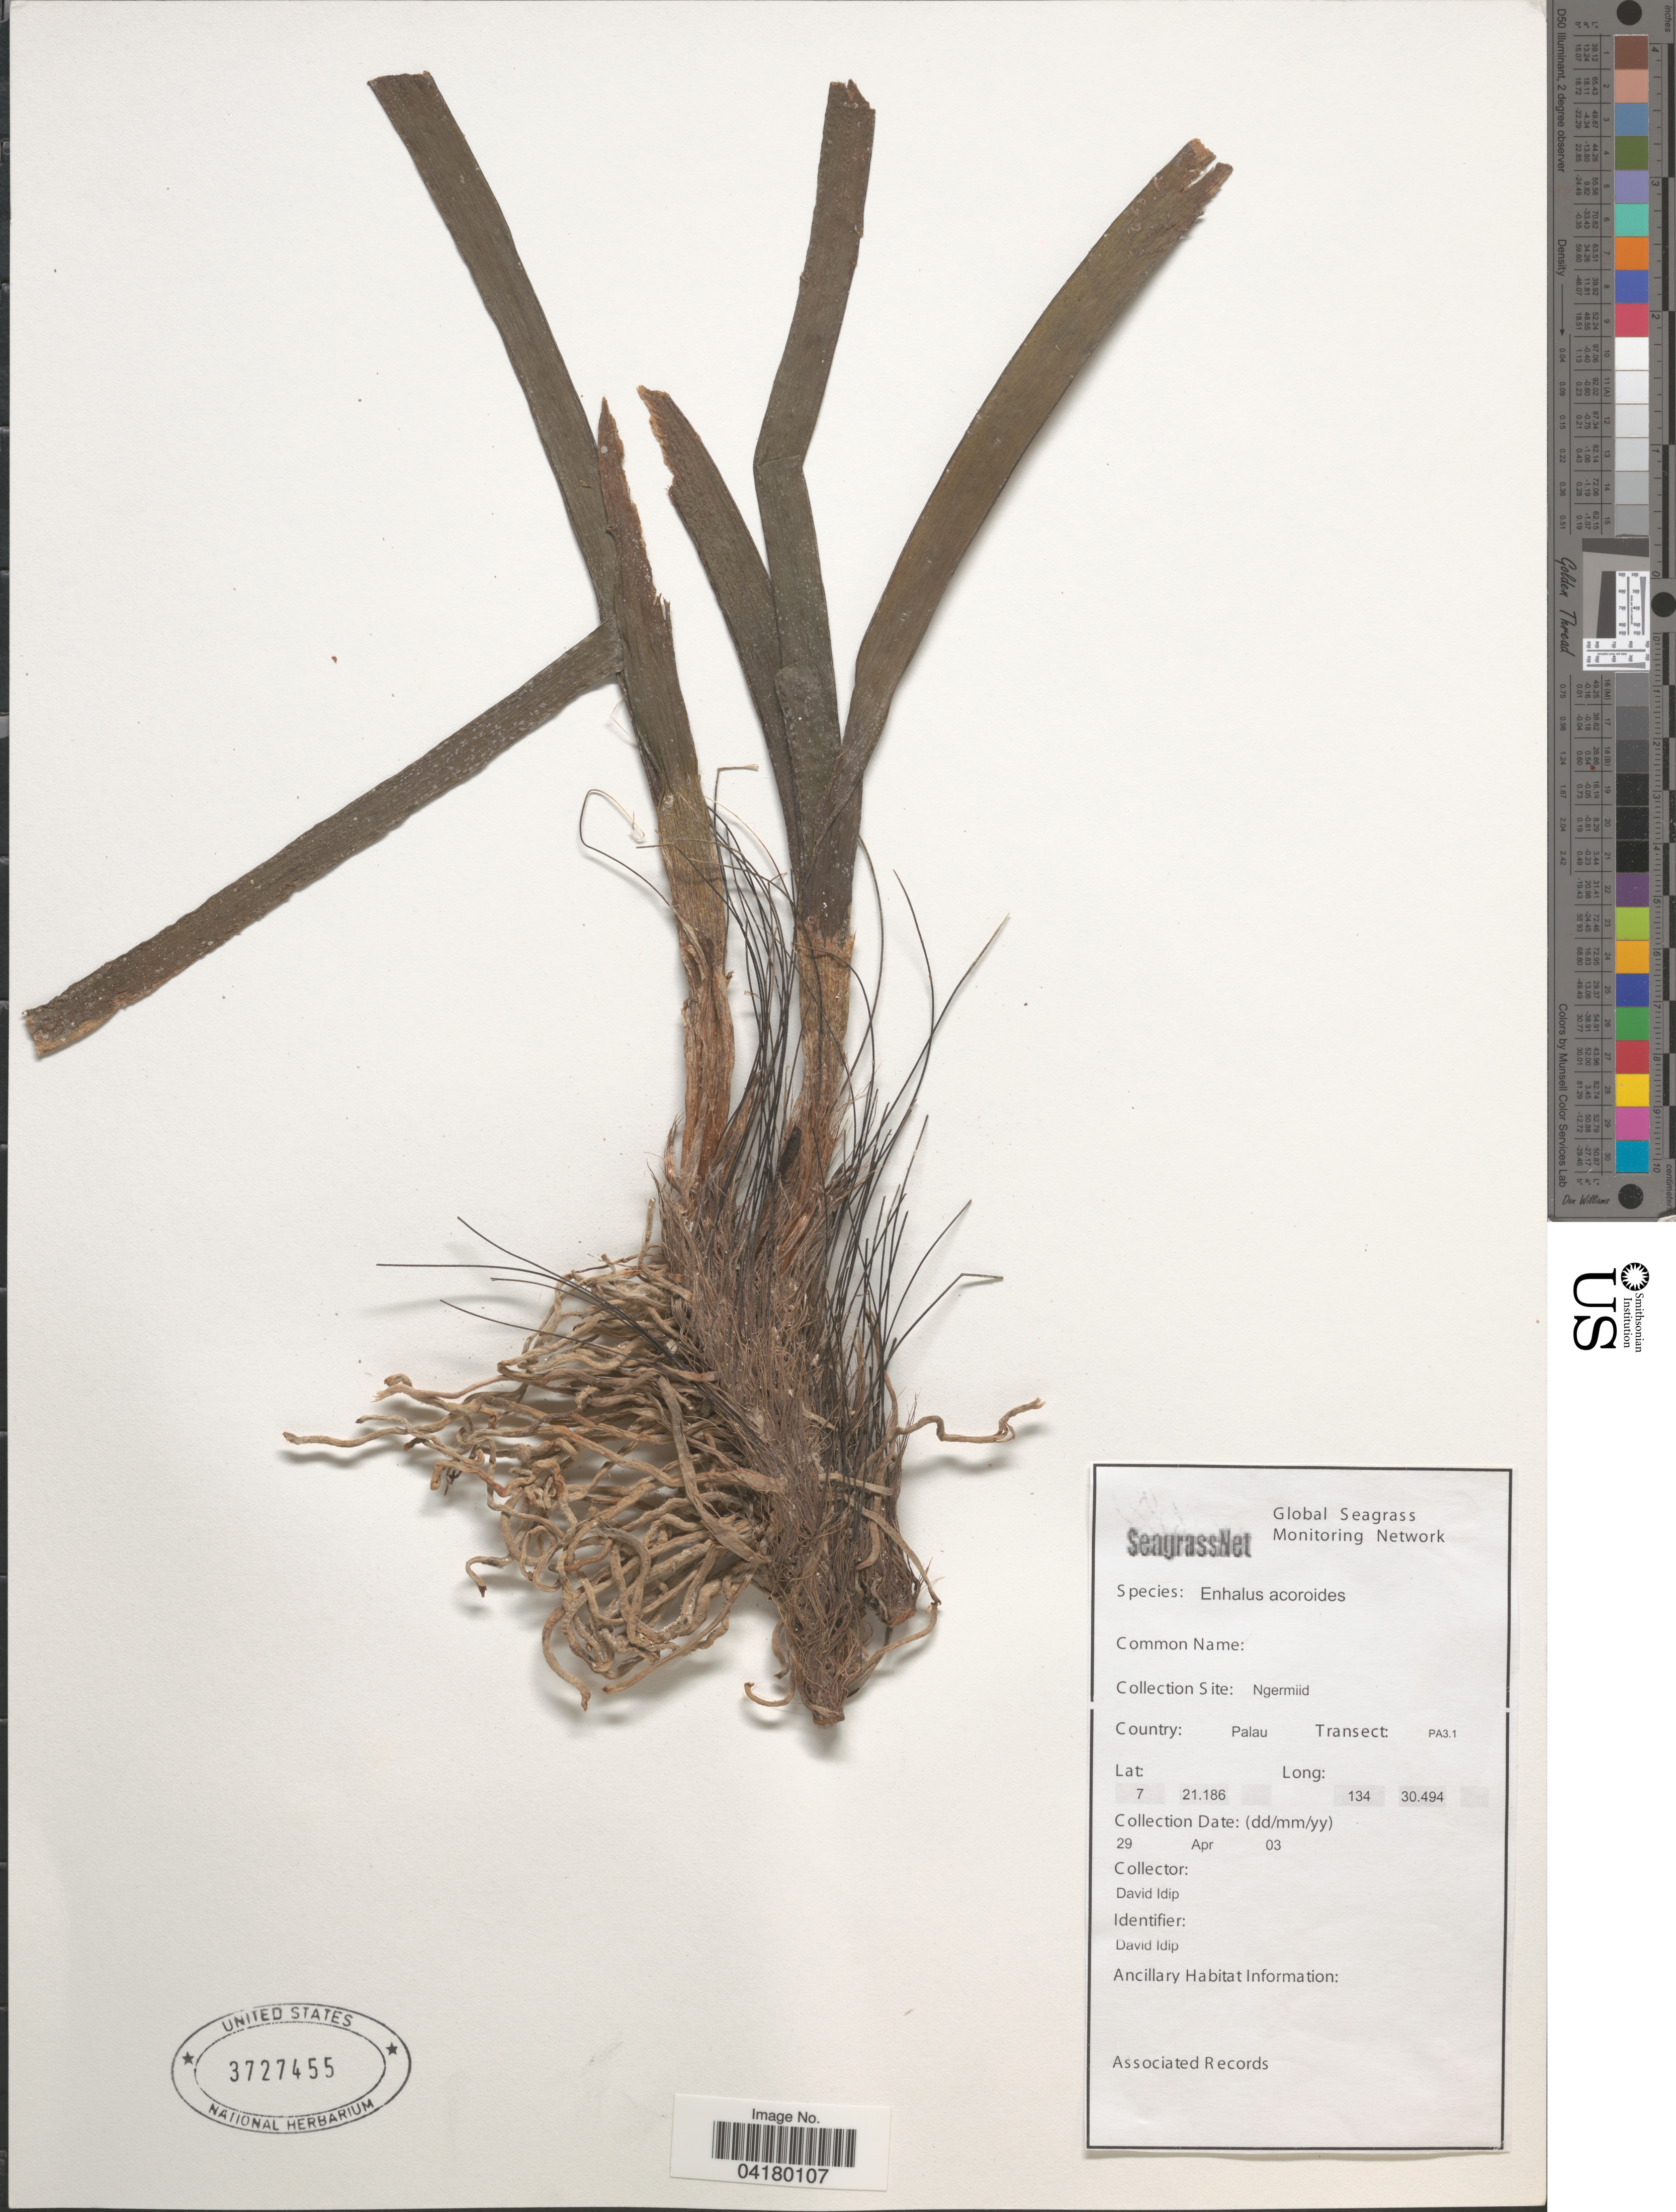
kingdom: Plantae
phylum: Tracheophyta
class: Liliopsida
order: Alismatales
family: Hydrocharitaceae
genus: Enhalus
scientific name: Enhalus acoroides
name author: (L. f.) Royle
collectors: D. Idip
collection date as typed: Transcribed d/m/y: 29/4/3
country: Palau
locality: Collection Site: Ngermiid. Country: Palau. Transect: PA3.1.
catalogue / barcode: US 3727455